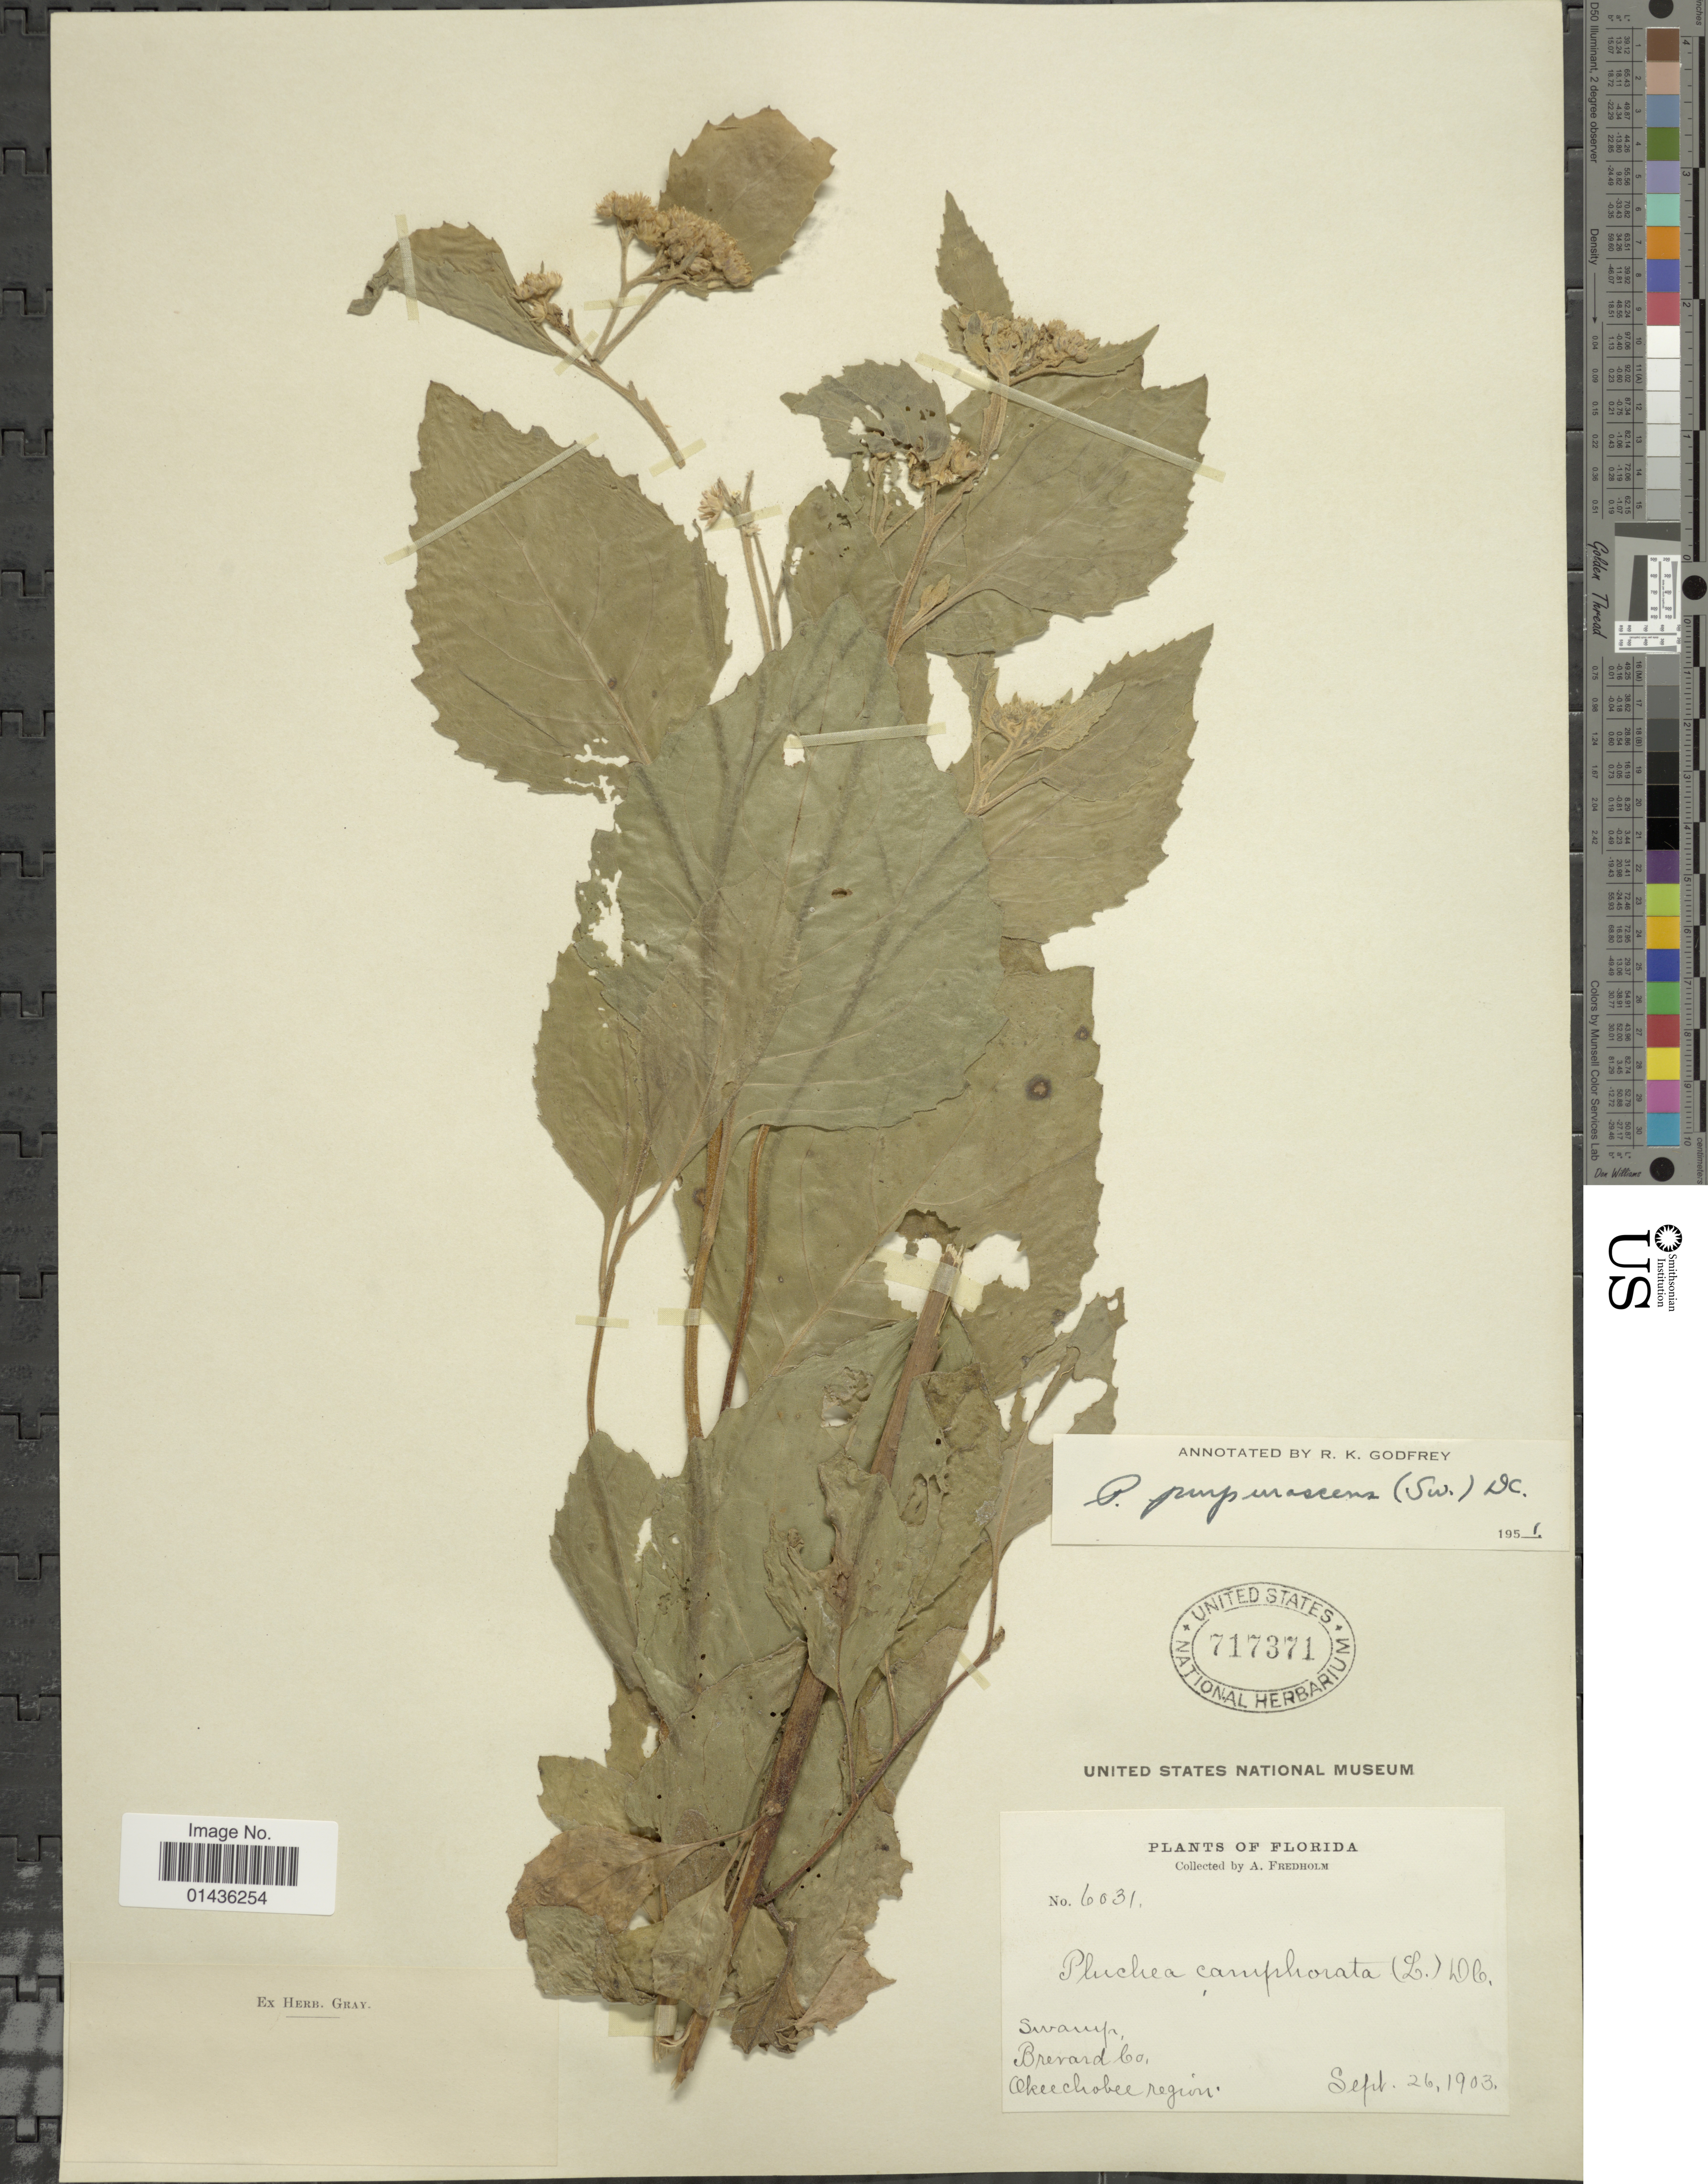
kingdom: Plantae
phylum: Tracheophyta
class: Magnoliopsida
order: Asterales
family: Asteraceae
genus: Pluchea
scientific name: Pluchea odorata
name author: (L.) Cass.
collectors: A. Fredholm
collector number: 6031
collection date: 1903-09-26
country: United States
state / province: Florida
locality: Brevard Co., Okeechobee region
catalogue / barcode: US 717371